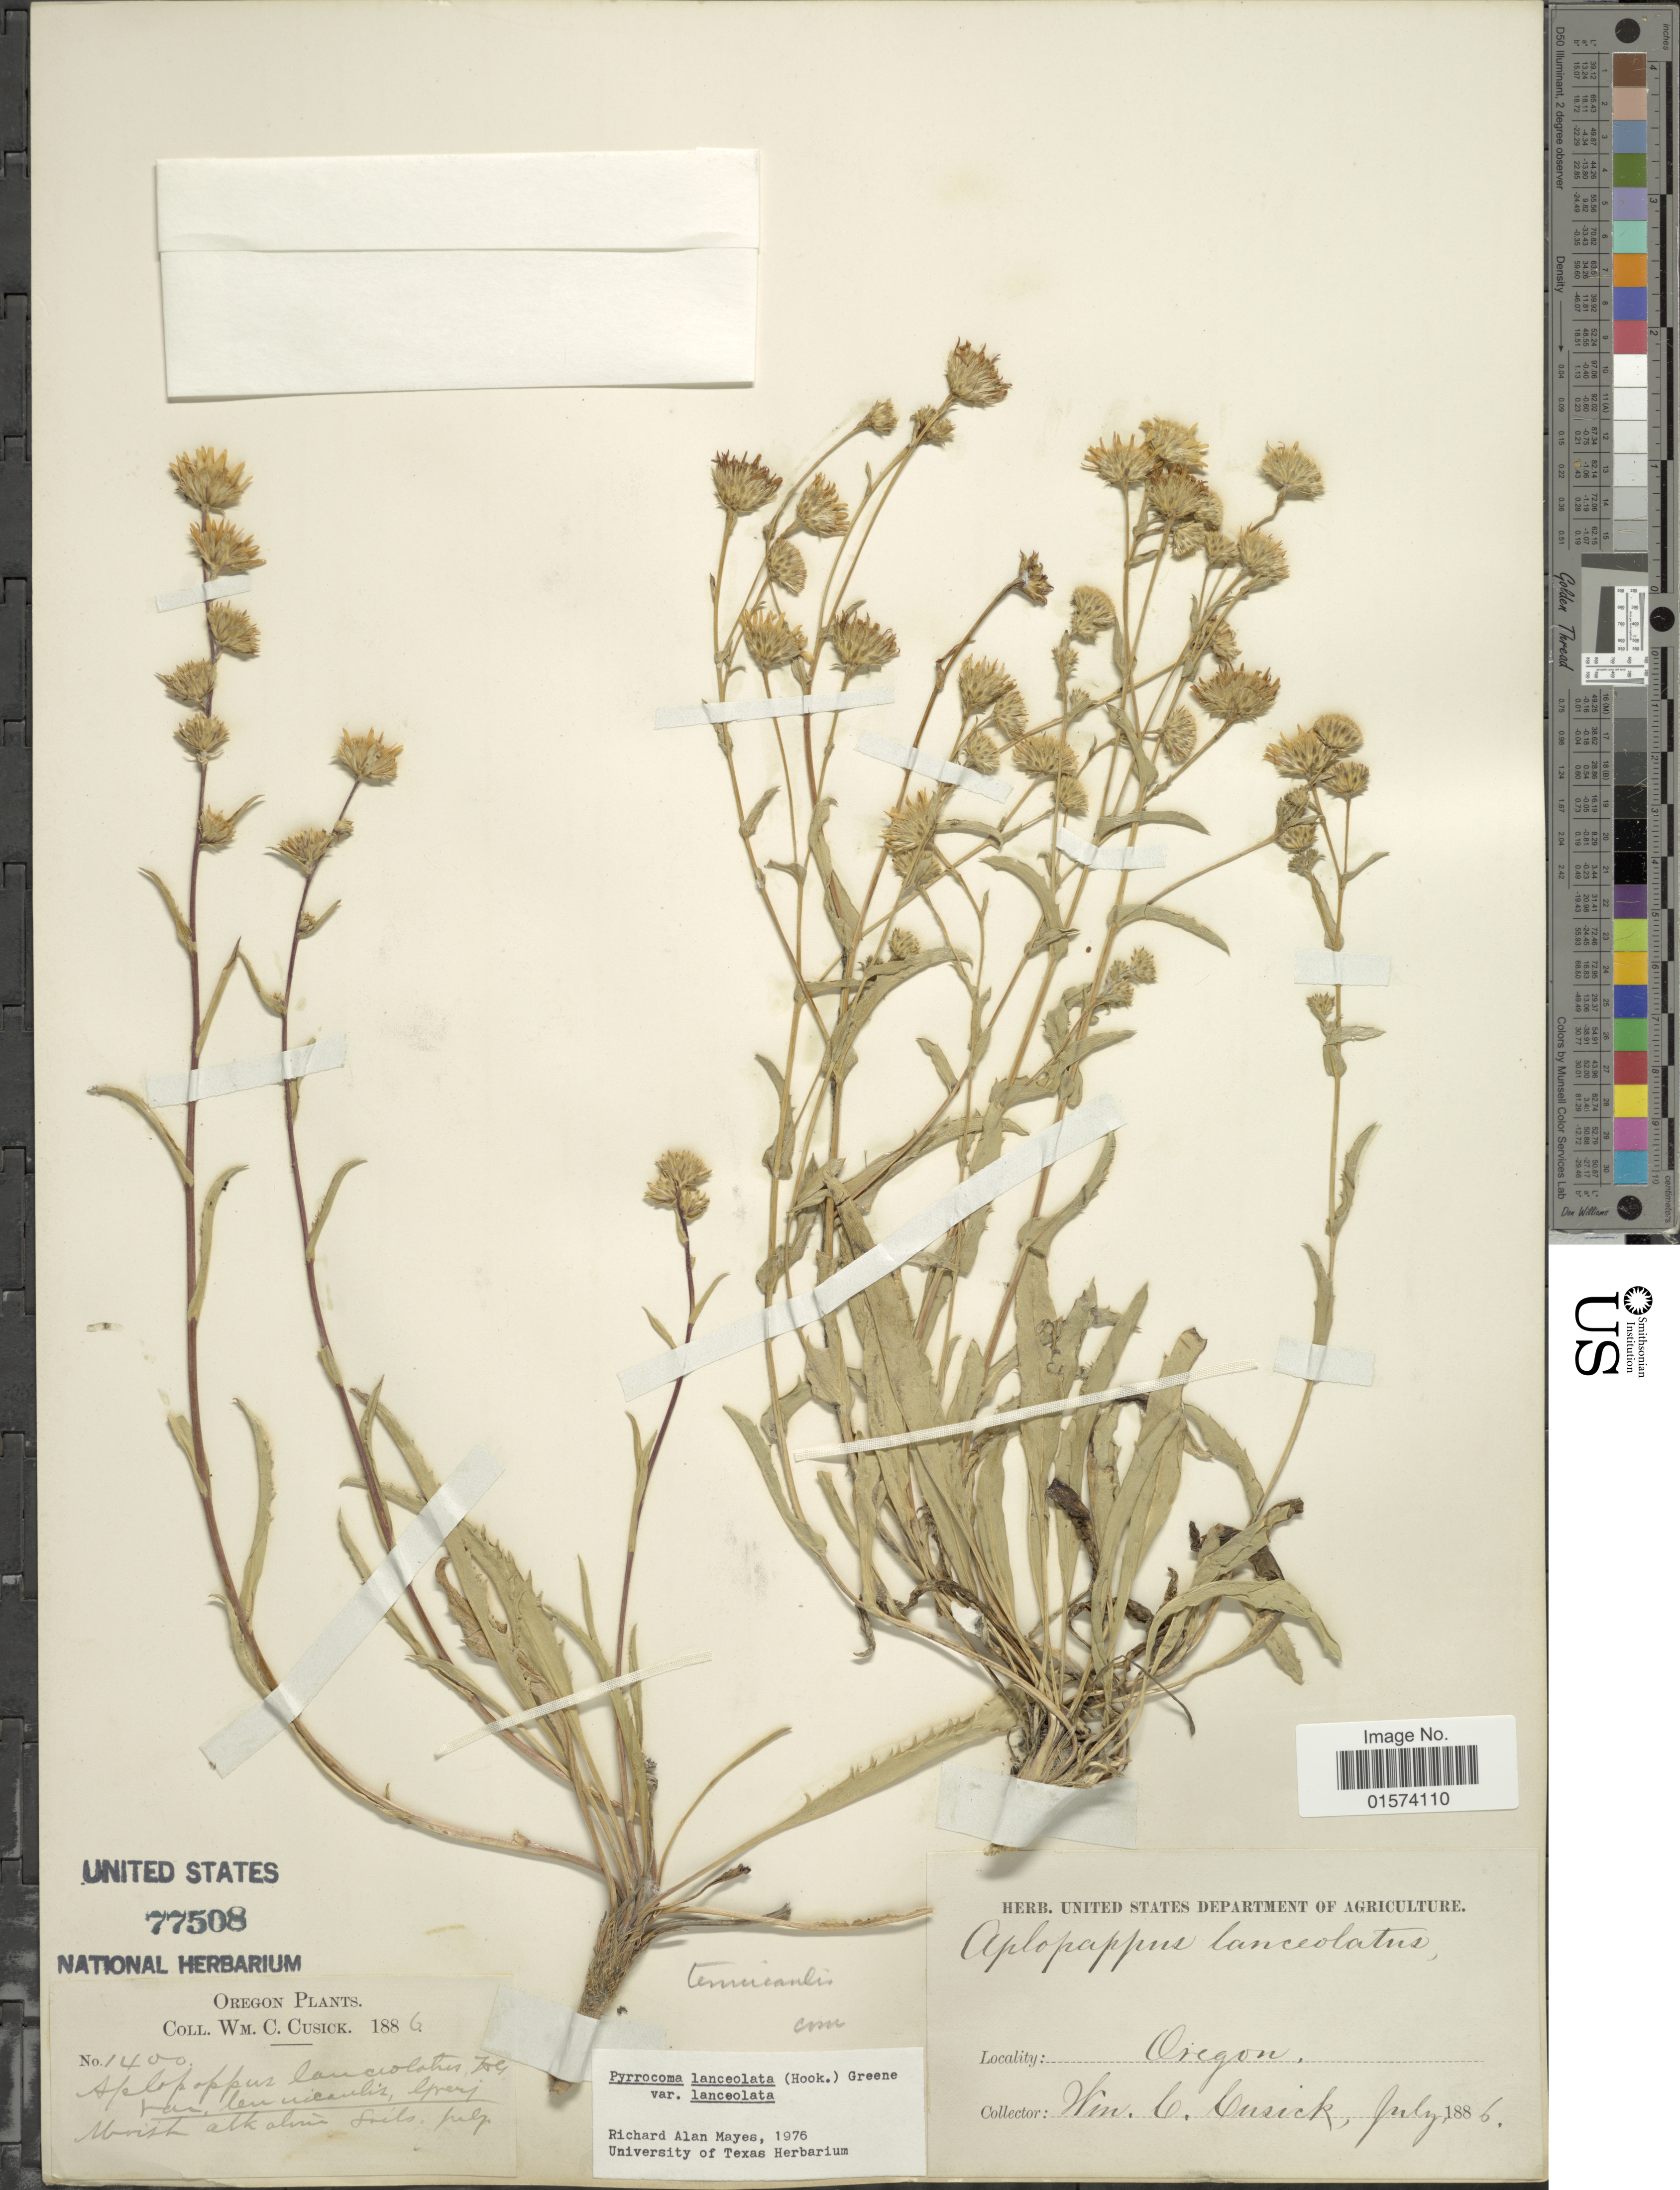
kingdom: Plantae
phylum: Tracheophyta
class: Magnoliopsida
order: Asterales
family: Asteraceae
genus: Pyrrocoma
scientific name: Pyrrocoma lanceolata var. lanceolata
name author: (Hook.) Greene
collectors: W. C. Cusick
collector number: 1400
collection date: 1886-07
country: United States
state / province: Oregon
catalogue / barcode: US 77508